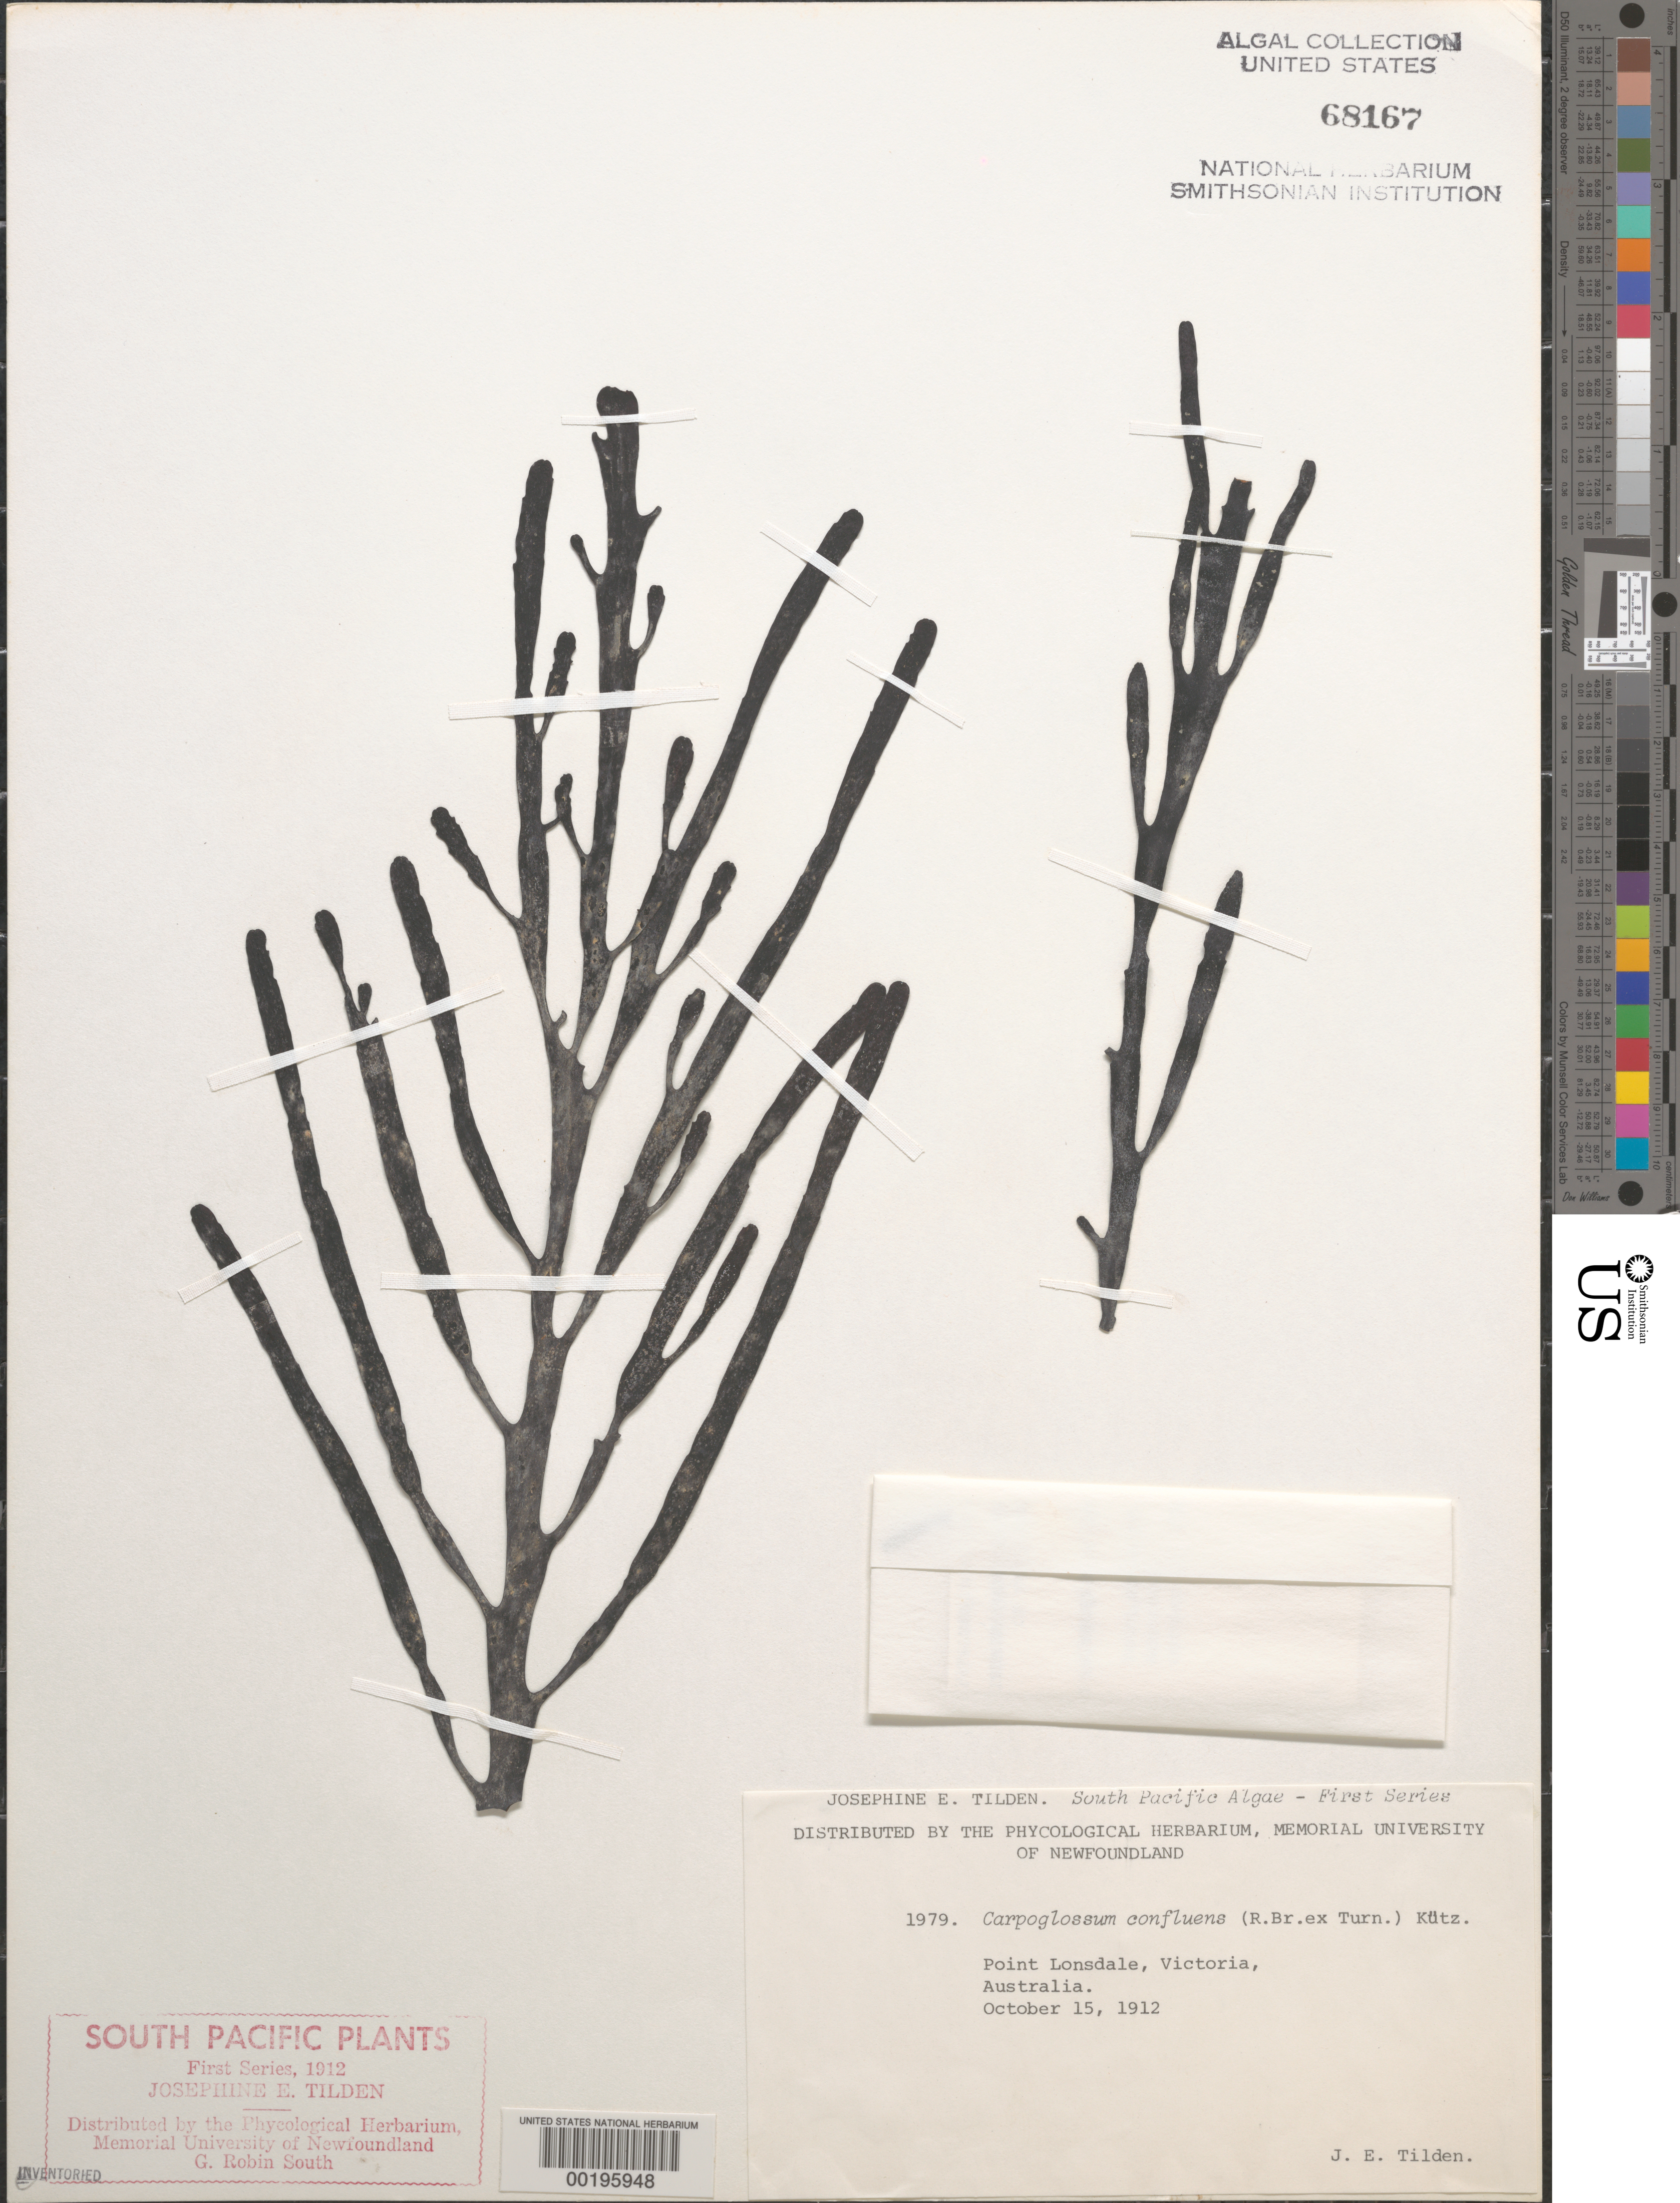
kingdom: Chromista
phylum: Ochrophyta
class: Phaeophyceae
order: Fucales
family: Sargassaceae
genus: Carpoglossum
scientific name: Carpoglossum confluens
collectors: J. E. Tilden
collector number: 1979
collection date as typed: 15 Oct 1912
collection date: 1912-10-15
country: Australia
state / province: Victoria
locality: Point lonsdale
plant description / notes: Tilden, South Pacific Plants, First Series, 1912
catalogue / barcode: US 68167